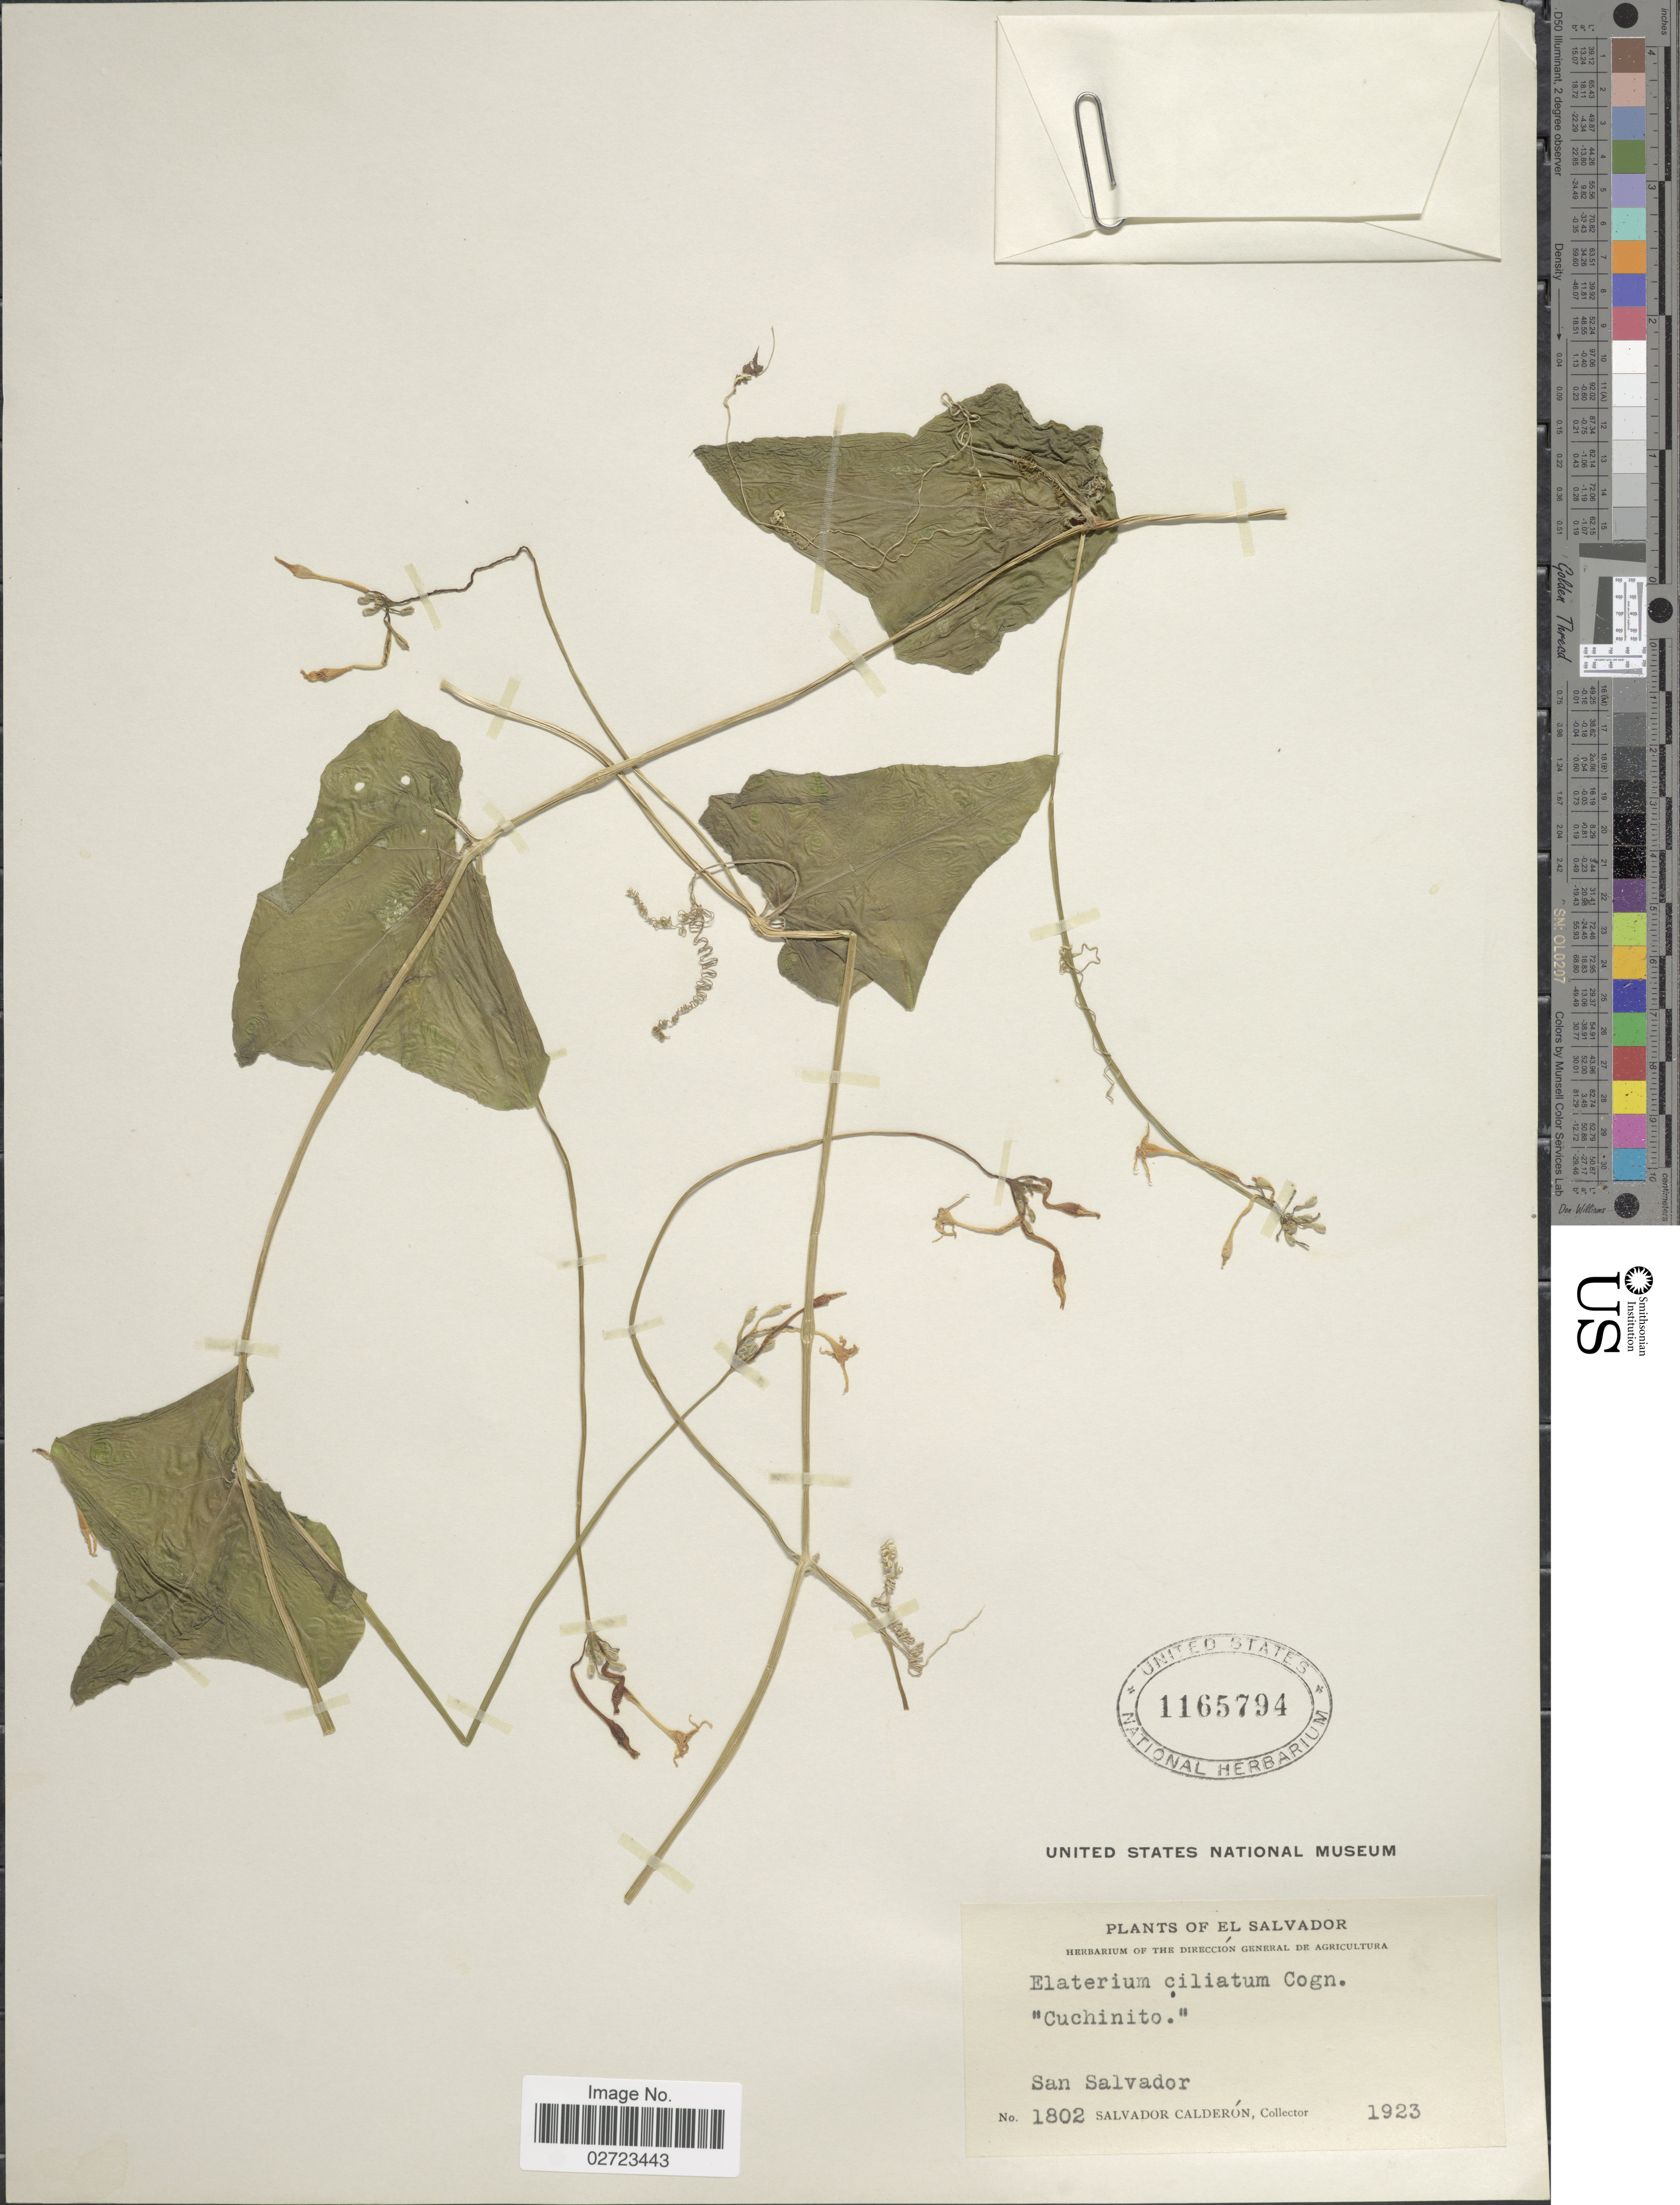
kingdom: Plantae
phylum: Tracheophyta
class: Magnoliopsida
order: Cucurbitales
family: Cucurbitaceae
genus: Cyclanthera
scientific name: Cyclanthera carthagenensis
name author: (Jacq.) H. Schaef. & S.S. Renner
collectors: S. Calderón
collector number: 1802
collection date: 1923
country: El Salvador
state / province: San Salvador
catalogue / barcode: US 1165794